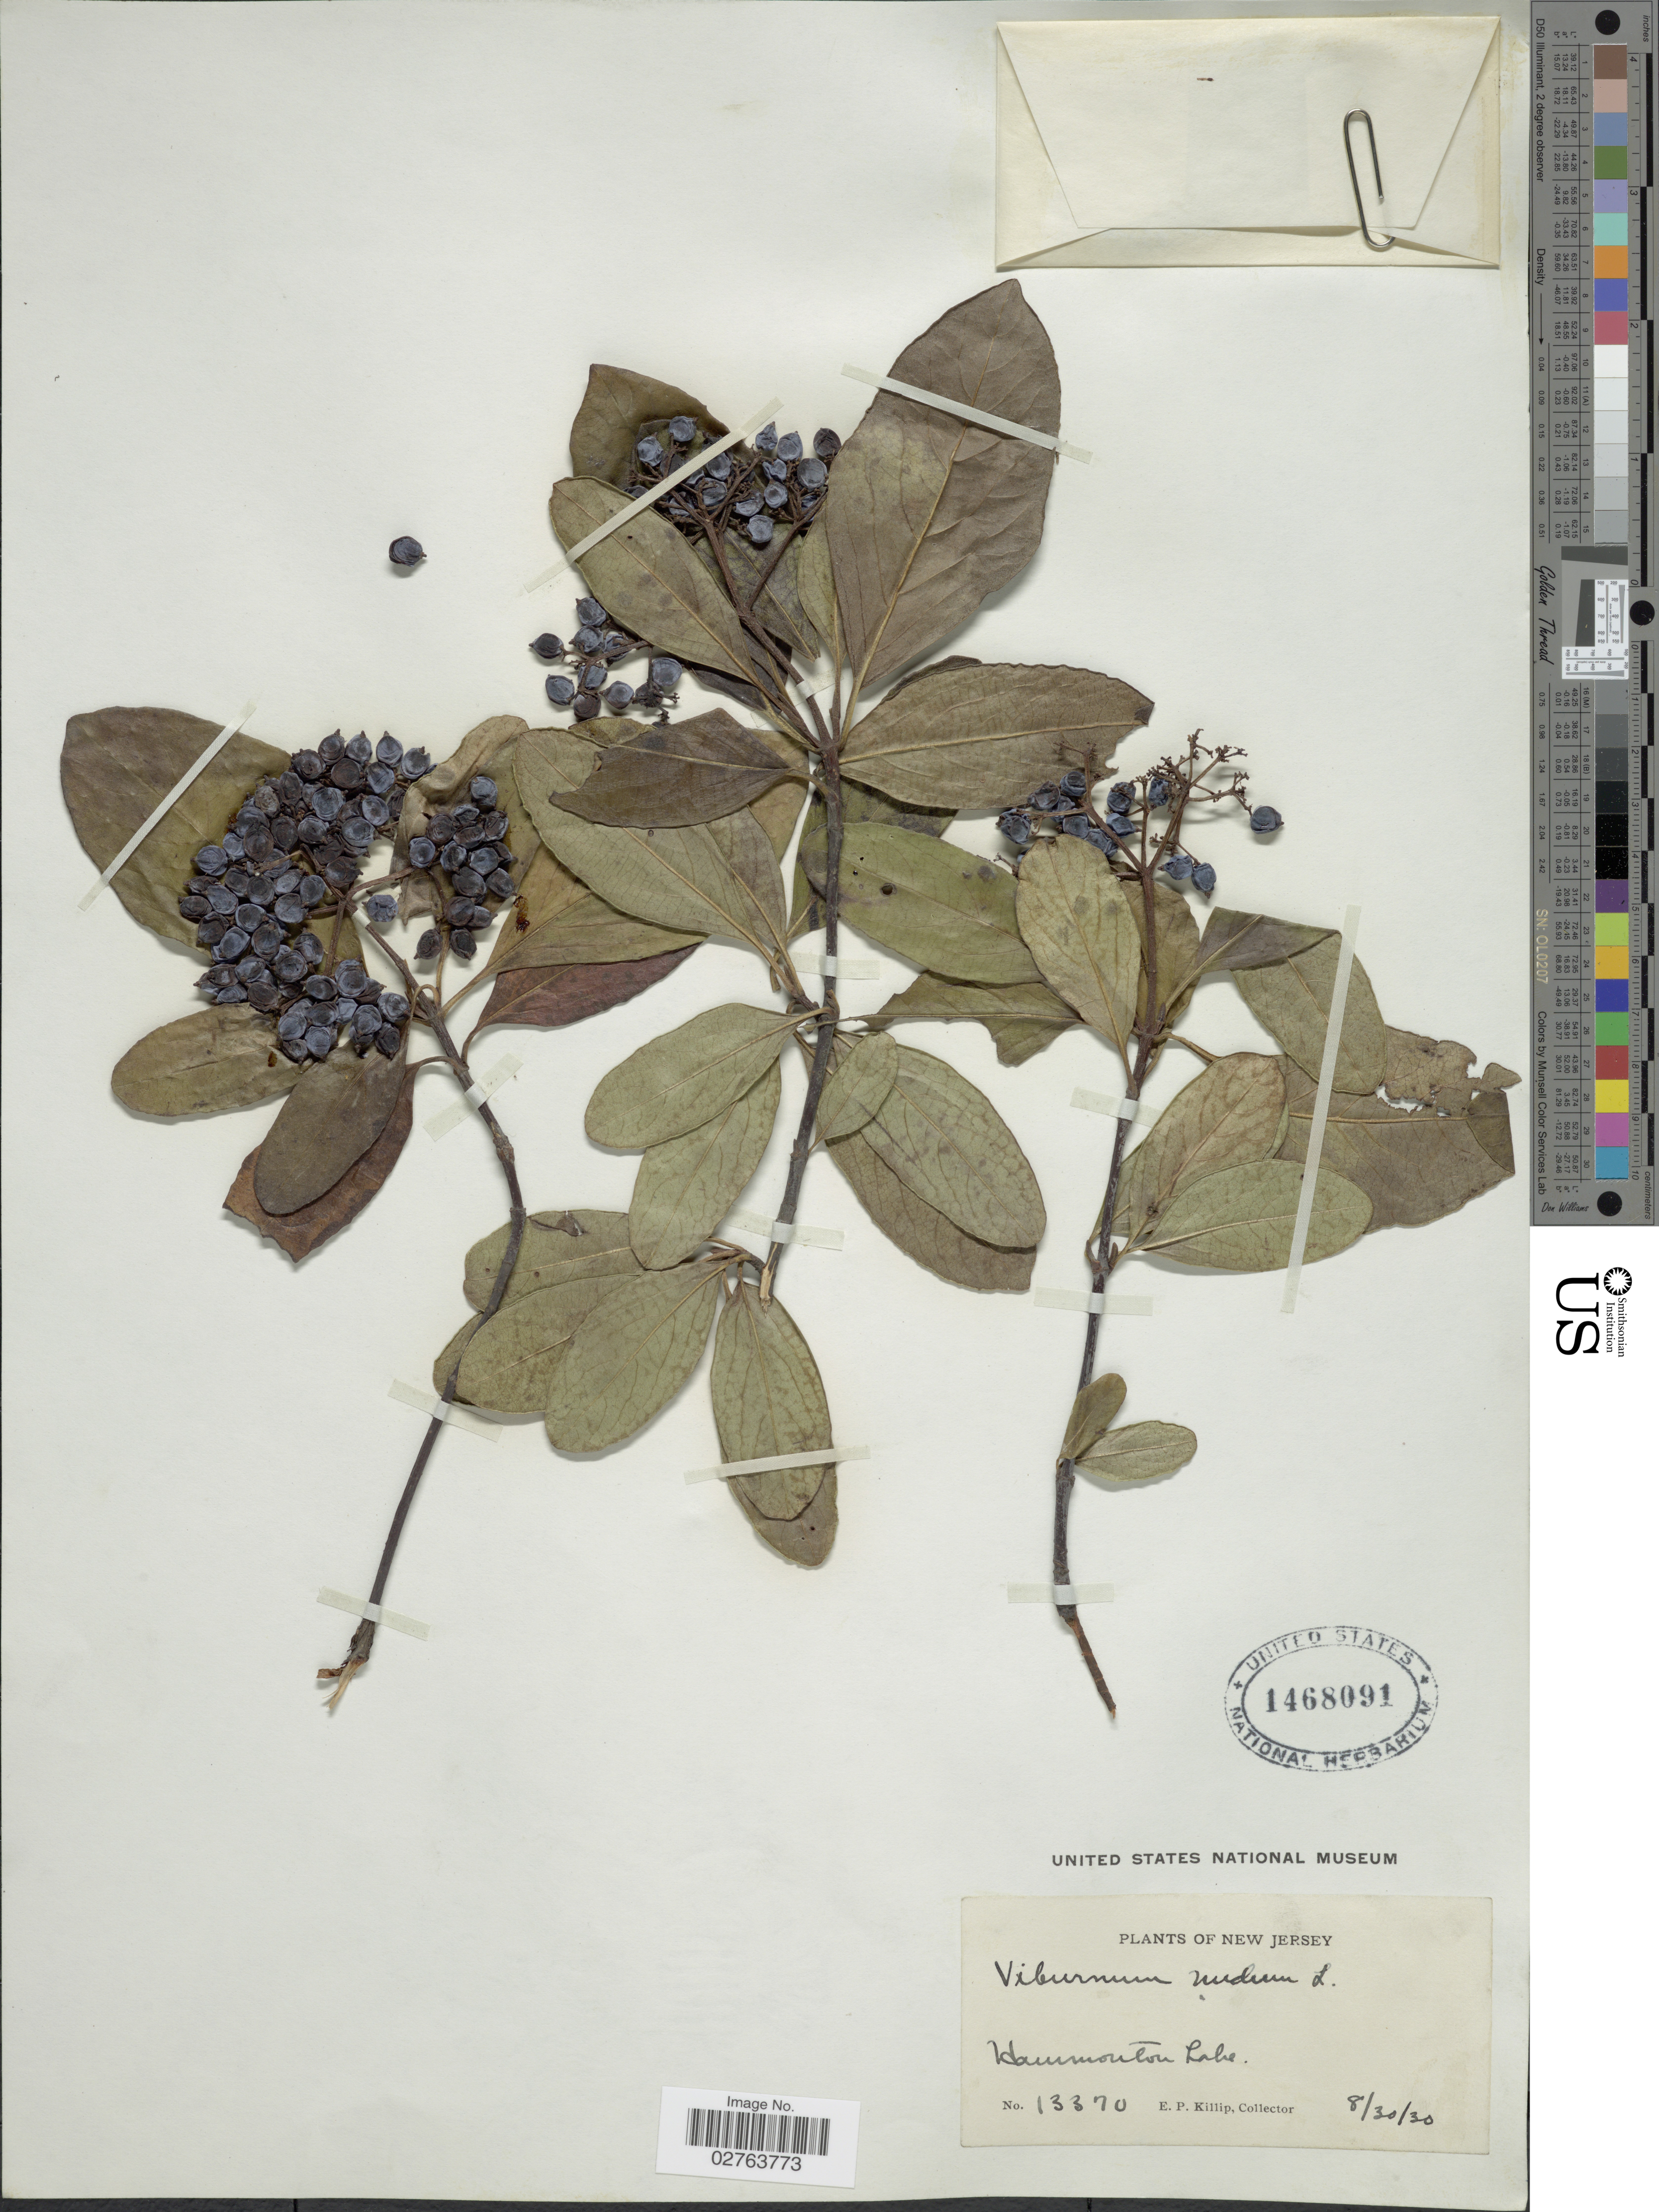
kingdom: Plantae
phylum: Tracheophyta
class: Magnoliopsida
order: Dipsacales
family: Viburnaceae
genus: Viburnum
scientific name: Viburnum nudum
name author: L.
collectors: E. P. Killip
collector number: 13370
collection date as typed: Transcribed d/m/y: 30/8/30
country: United States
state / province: New Jersey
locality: Hammonton Lake.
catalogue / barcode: US 1468091